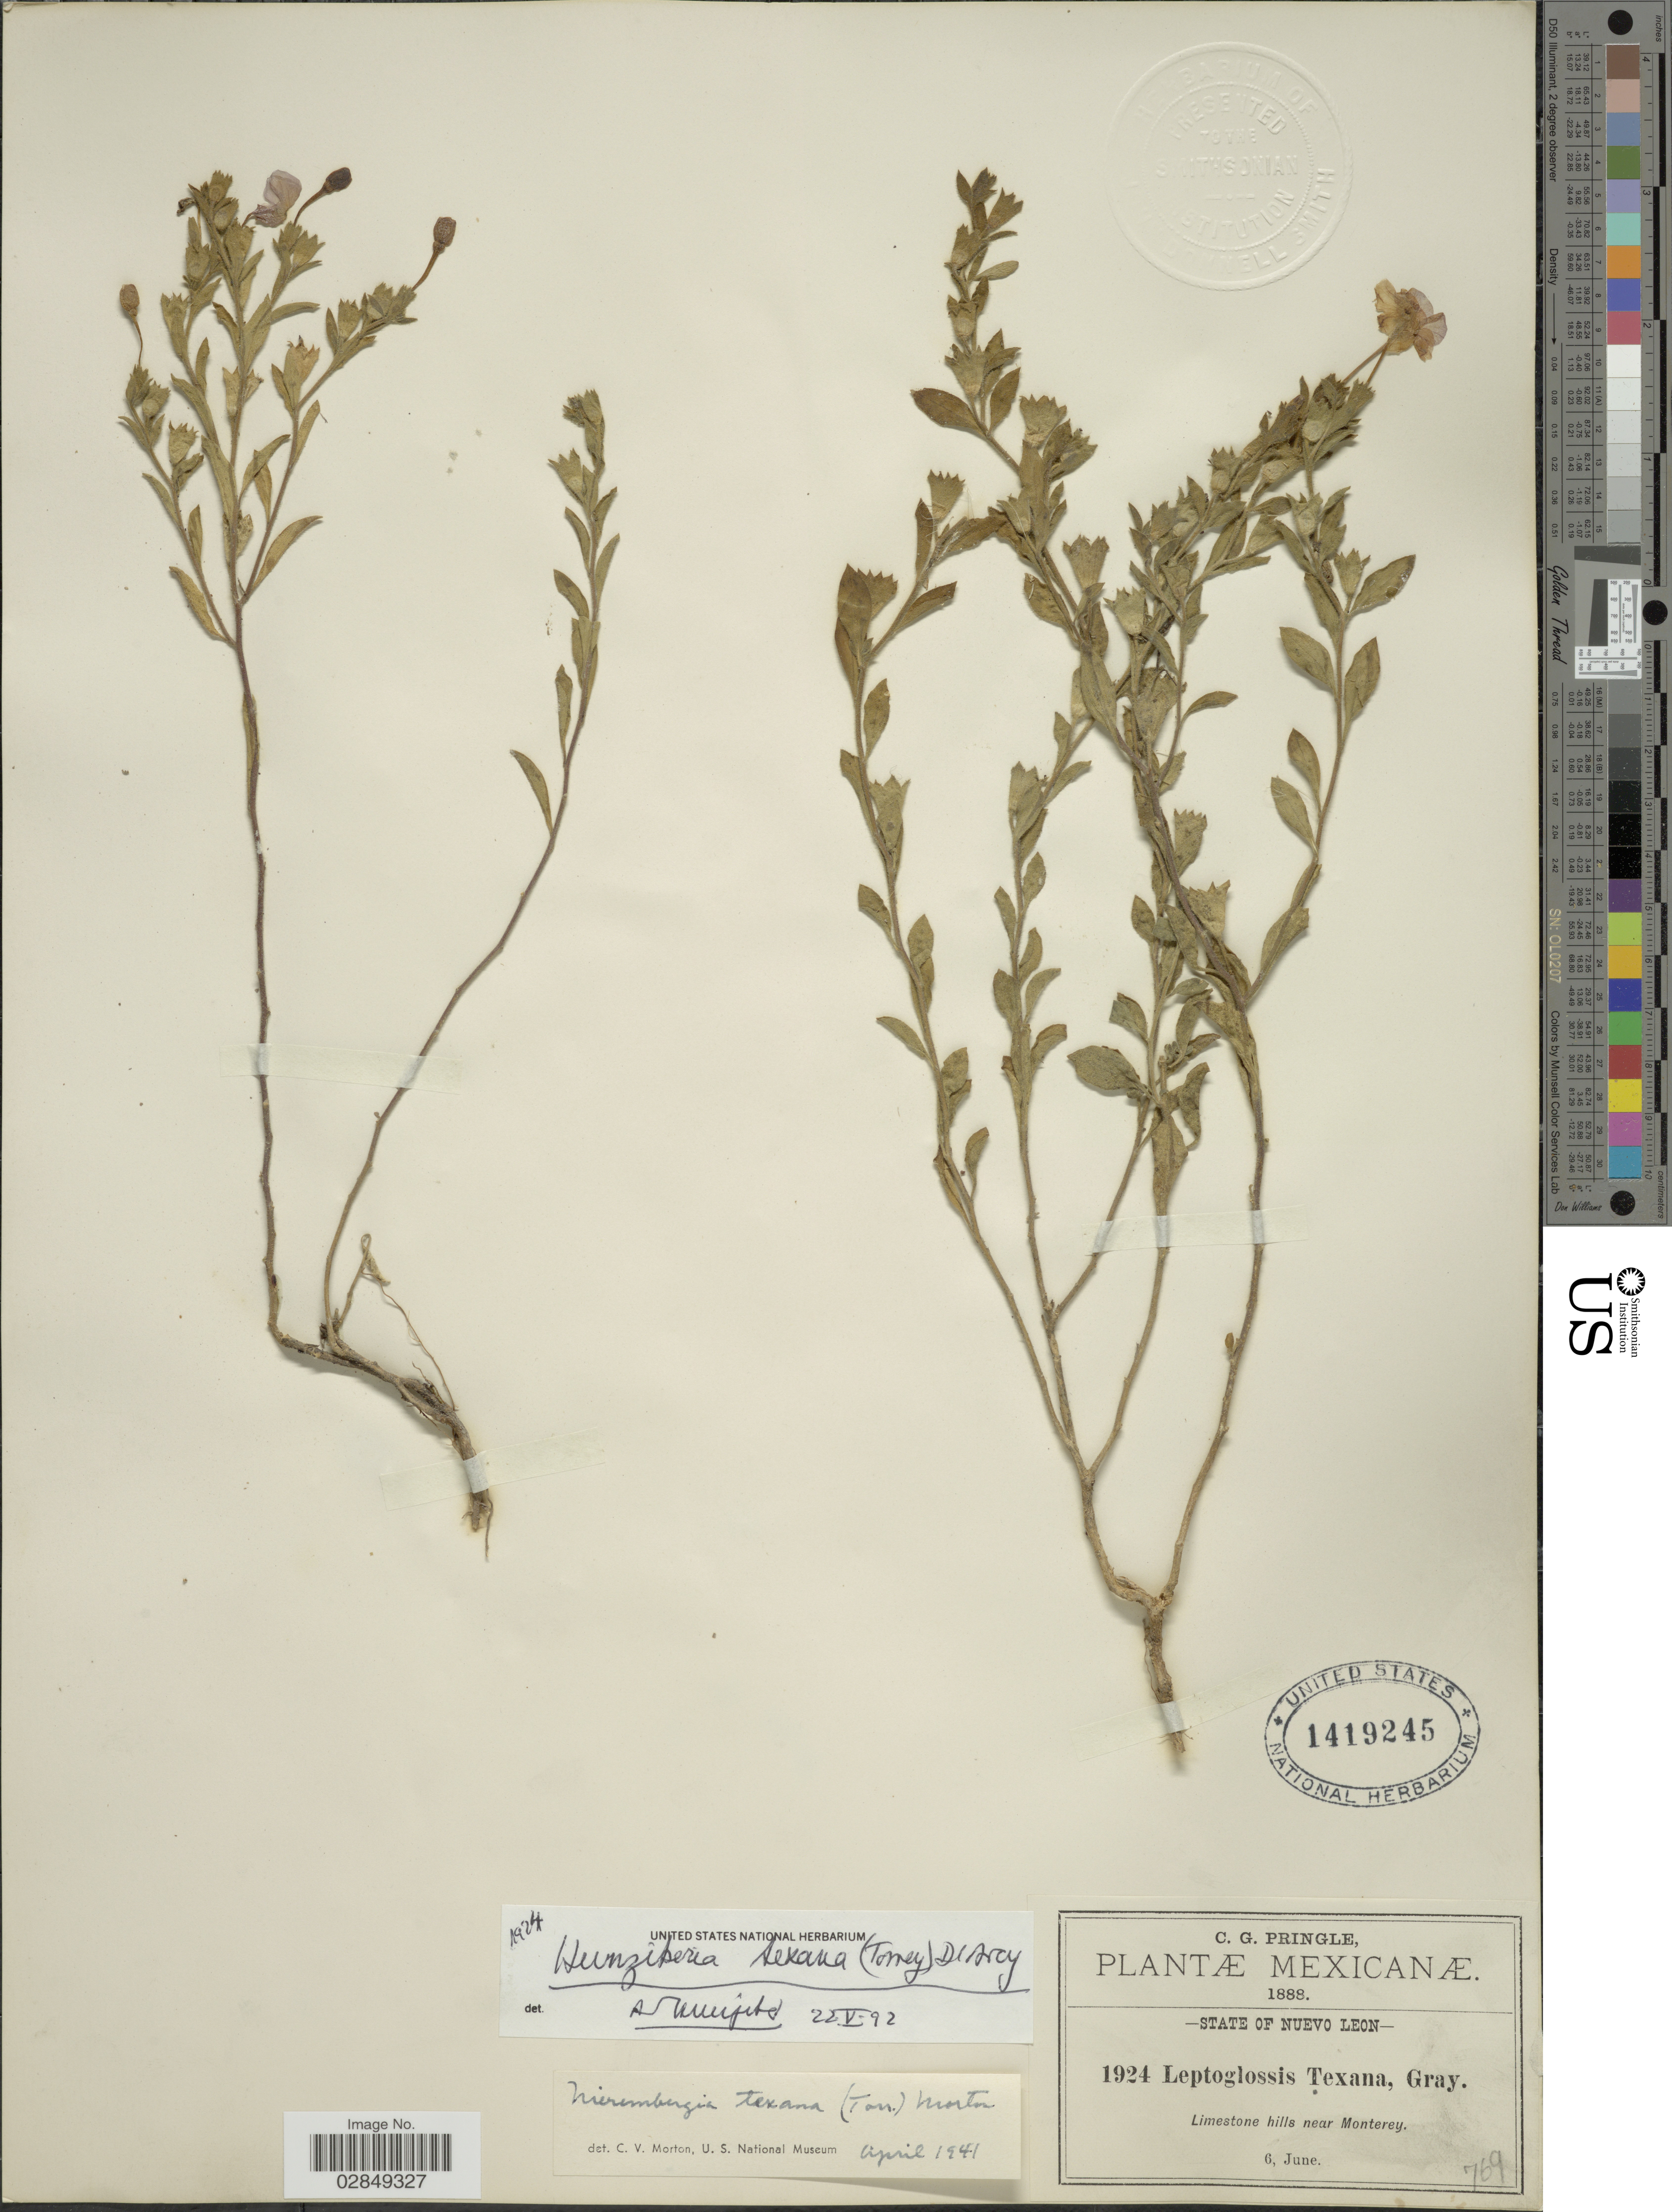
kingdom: Plantae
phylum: Tracheophyta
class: Magnoliopsida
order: Solanales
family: Solanaceae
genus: Hunzikeria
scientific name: Hunzikeria texana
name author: (Torr.) D'Arcy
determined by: Hunziker, A. T.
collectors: C. G. Pringle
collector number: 1924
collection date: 1888-06-06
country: Mexico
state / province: Nuevo León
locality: Limestone hills near Monterey.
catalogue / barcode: US 1419245